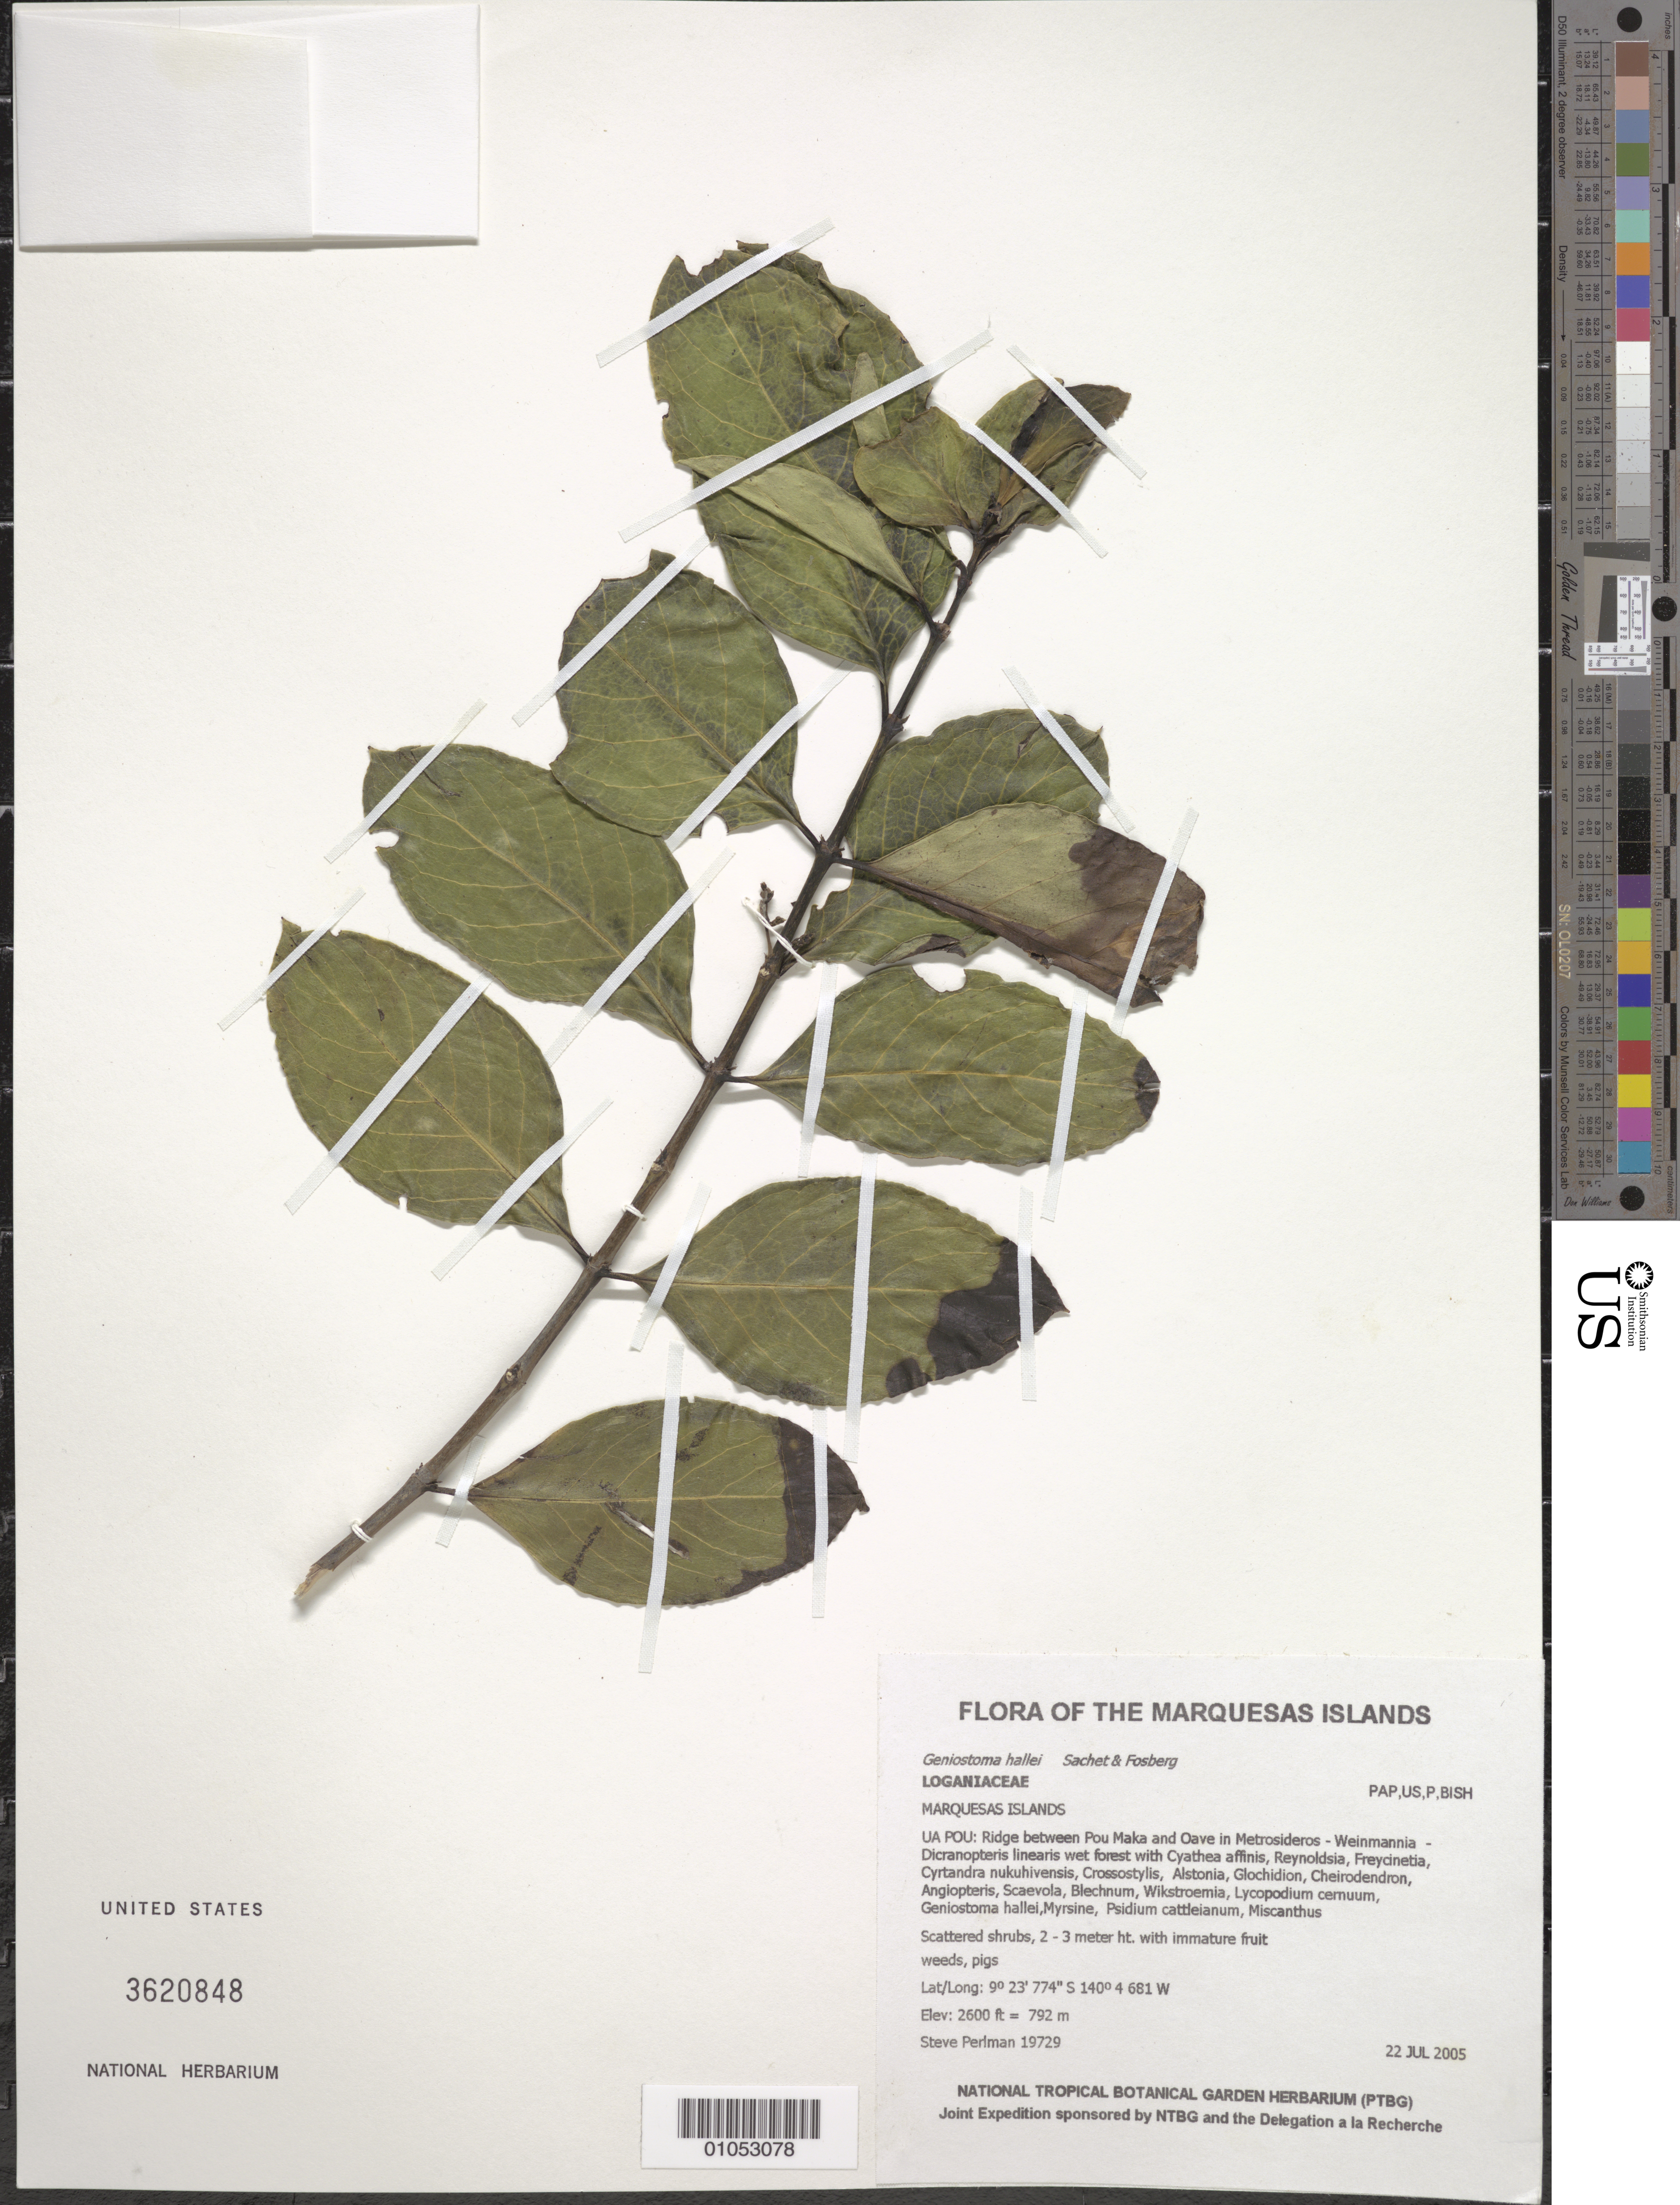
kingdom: Plantae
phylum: Tracheophyta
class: Magnoliopsida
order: Gentianales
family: Loganiaceae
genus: Geniostoma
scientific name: Geniostoma hallei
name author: Fosberg & Sachet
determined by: Lorence, David H., (PTBG), National Tropical Botanical Garden (UNITED STATES)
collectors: S. P. Perlman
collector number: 19729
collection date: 2005-07-22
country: French Polynesia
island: Ua Pou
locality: Ridge between Pou Maka and Oave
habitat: Metrosideros-Weinmannia-Dryppteris linearis wet forest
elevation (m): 792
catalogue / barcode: US 3620848